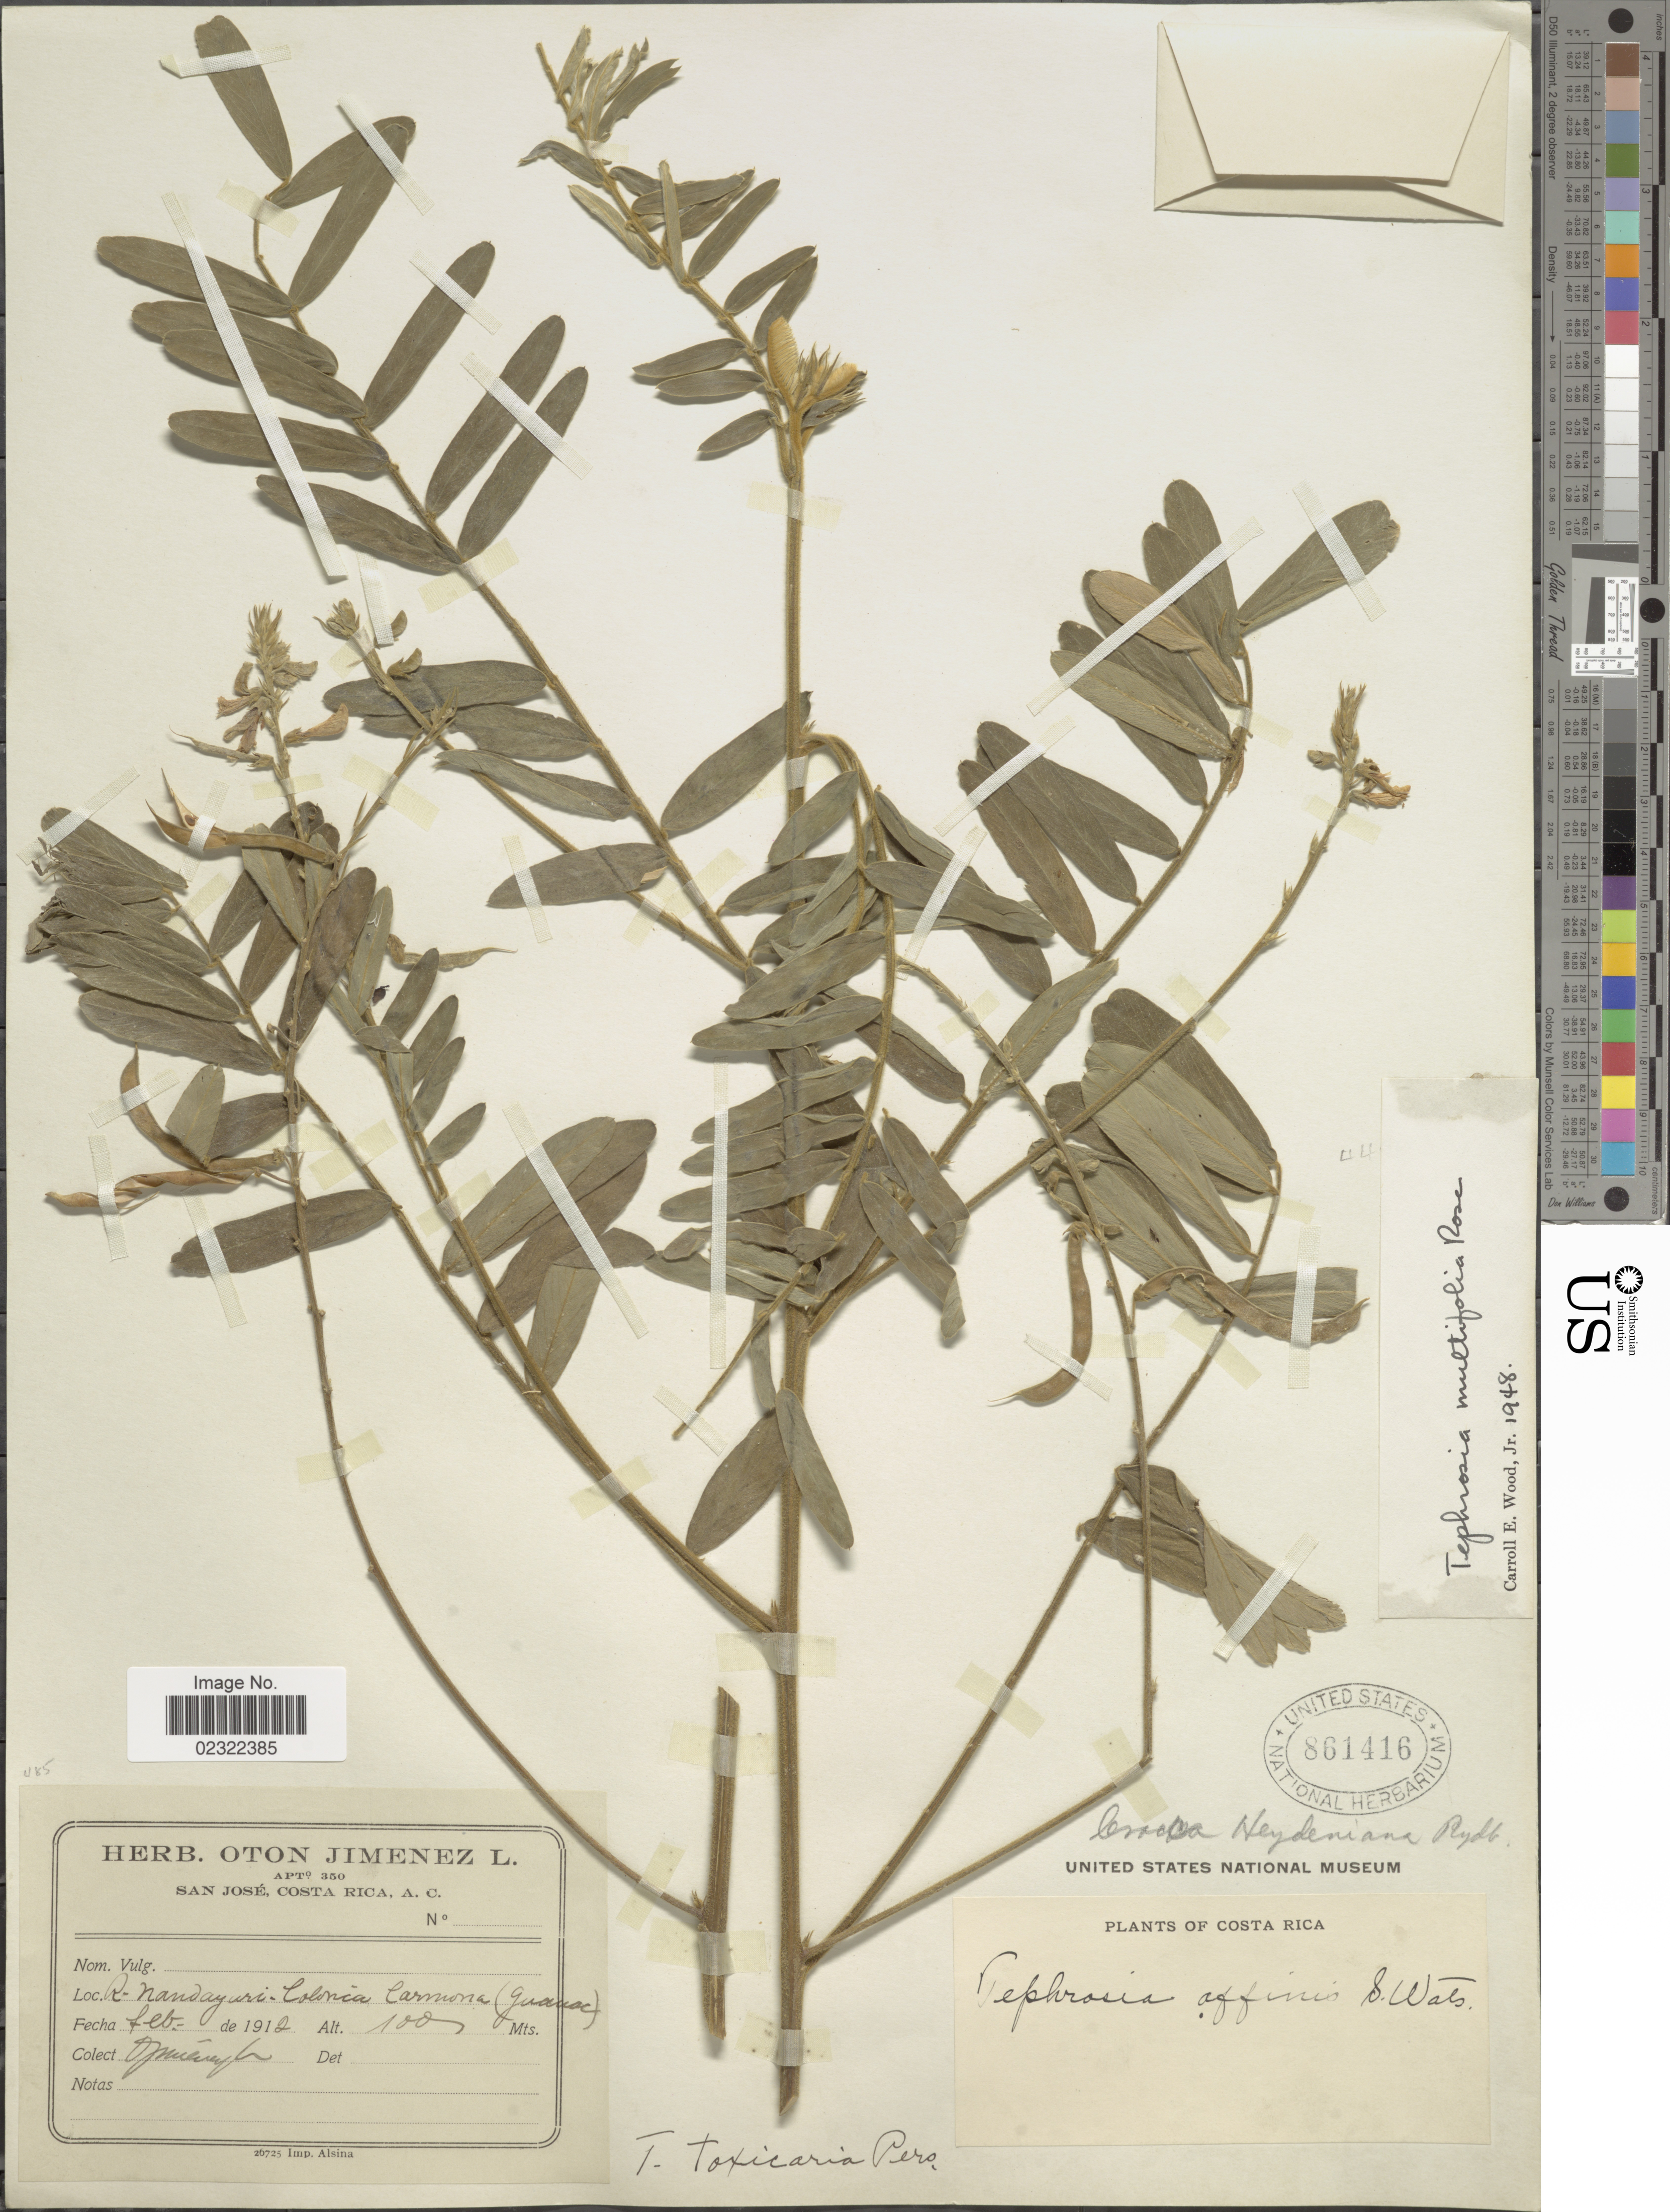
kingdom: Plantae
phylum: Tracheophyta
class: Magnoliopsida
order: Fabales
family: Fabaceae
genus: Tephrosia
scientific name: Tephrosia multifolia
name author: Rose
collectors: O. Jimenez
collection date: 1912-02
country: Costa Rica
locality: R. Nandayuri Colonica Carmona (Guanac).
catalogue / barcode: US 861416